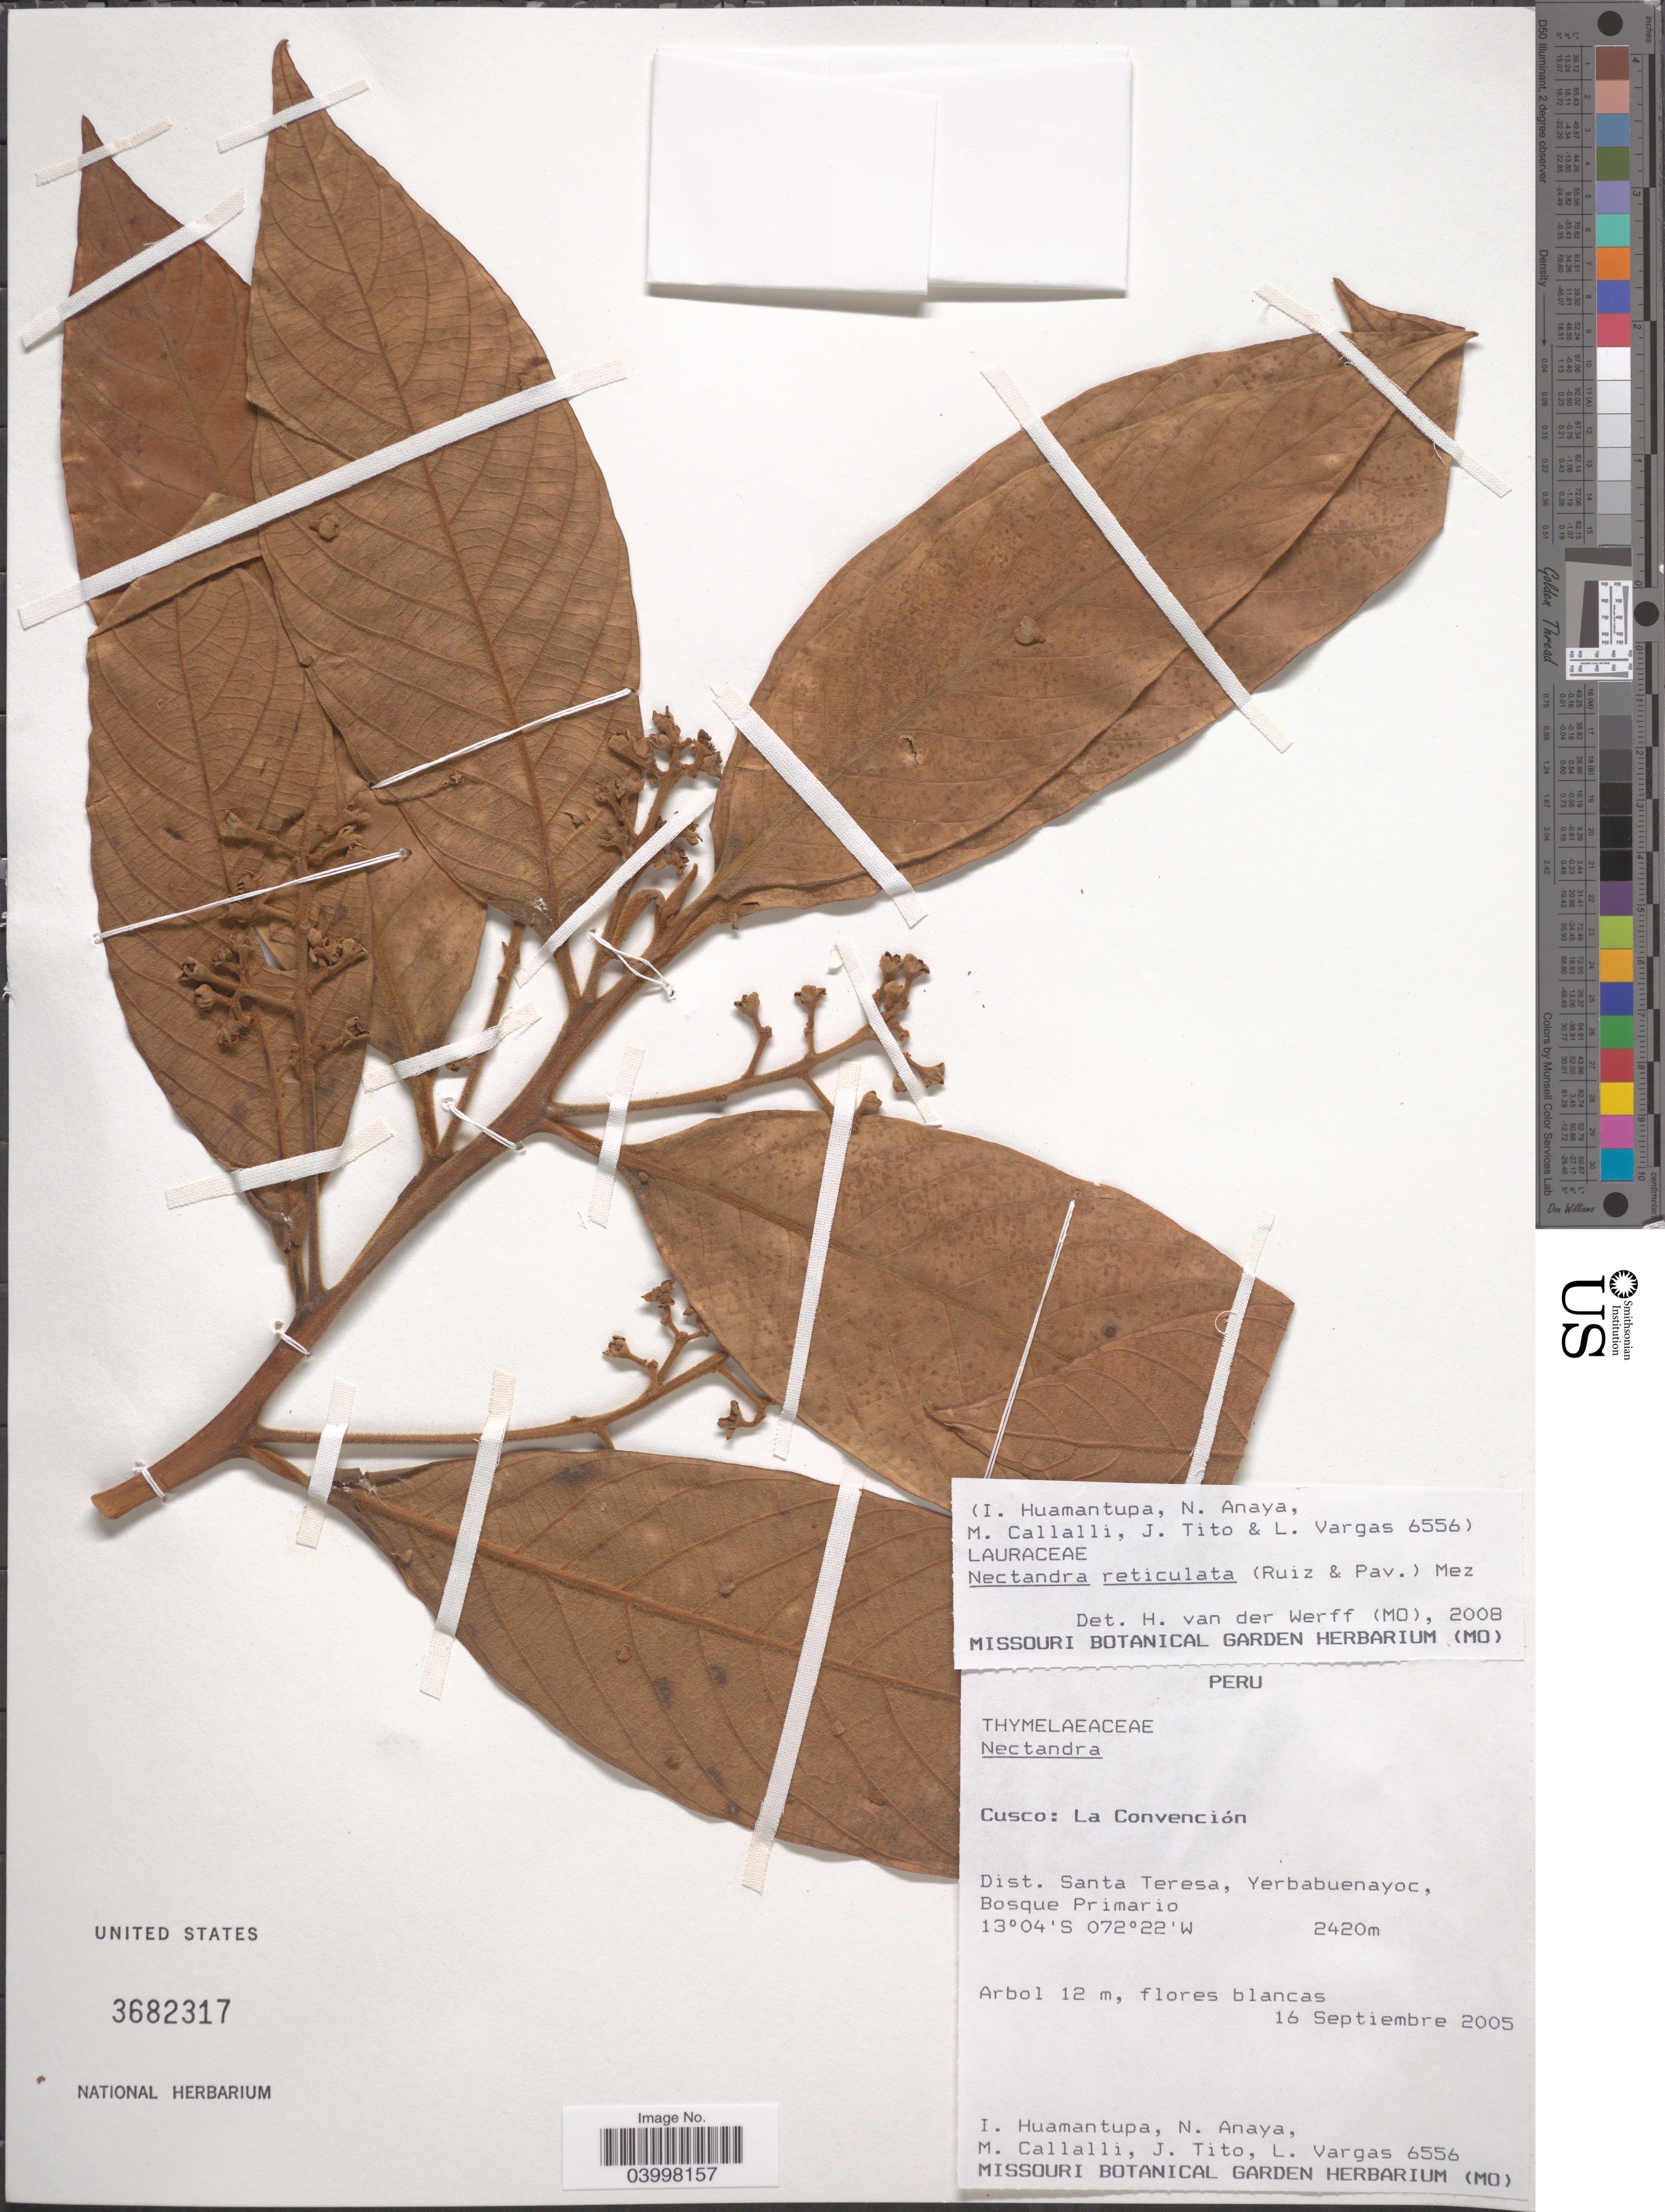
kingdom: Plantae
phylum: Tracheophyta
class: Magnoliopsida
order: Laurales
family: Lauraceae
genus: Nectandra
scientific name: Nectandra reticulata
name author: (Ruiz & Pav.) Mez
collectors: I. Huamantupa, N. Anaya, M. Callalli, J. Tito & L. Vargas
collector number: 6556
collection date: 2005-09-16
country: Peru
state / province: Cusco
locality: La Convención. Dist. Santa Teresa, Yerbabuenayoc, Bosque Primario.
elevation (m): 2420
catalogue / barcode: US 3682317